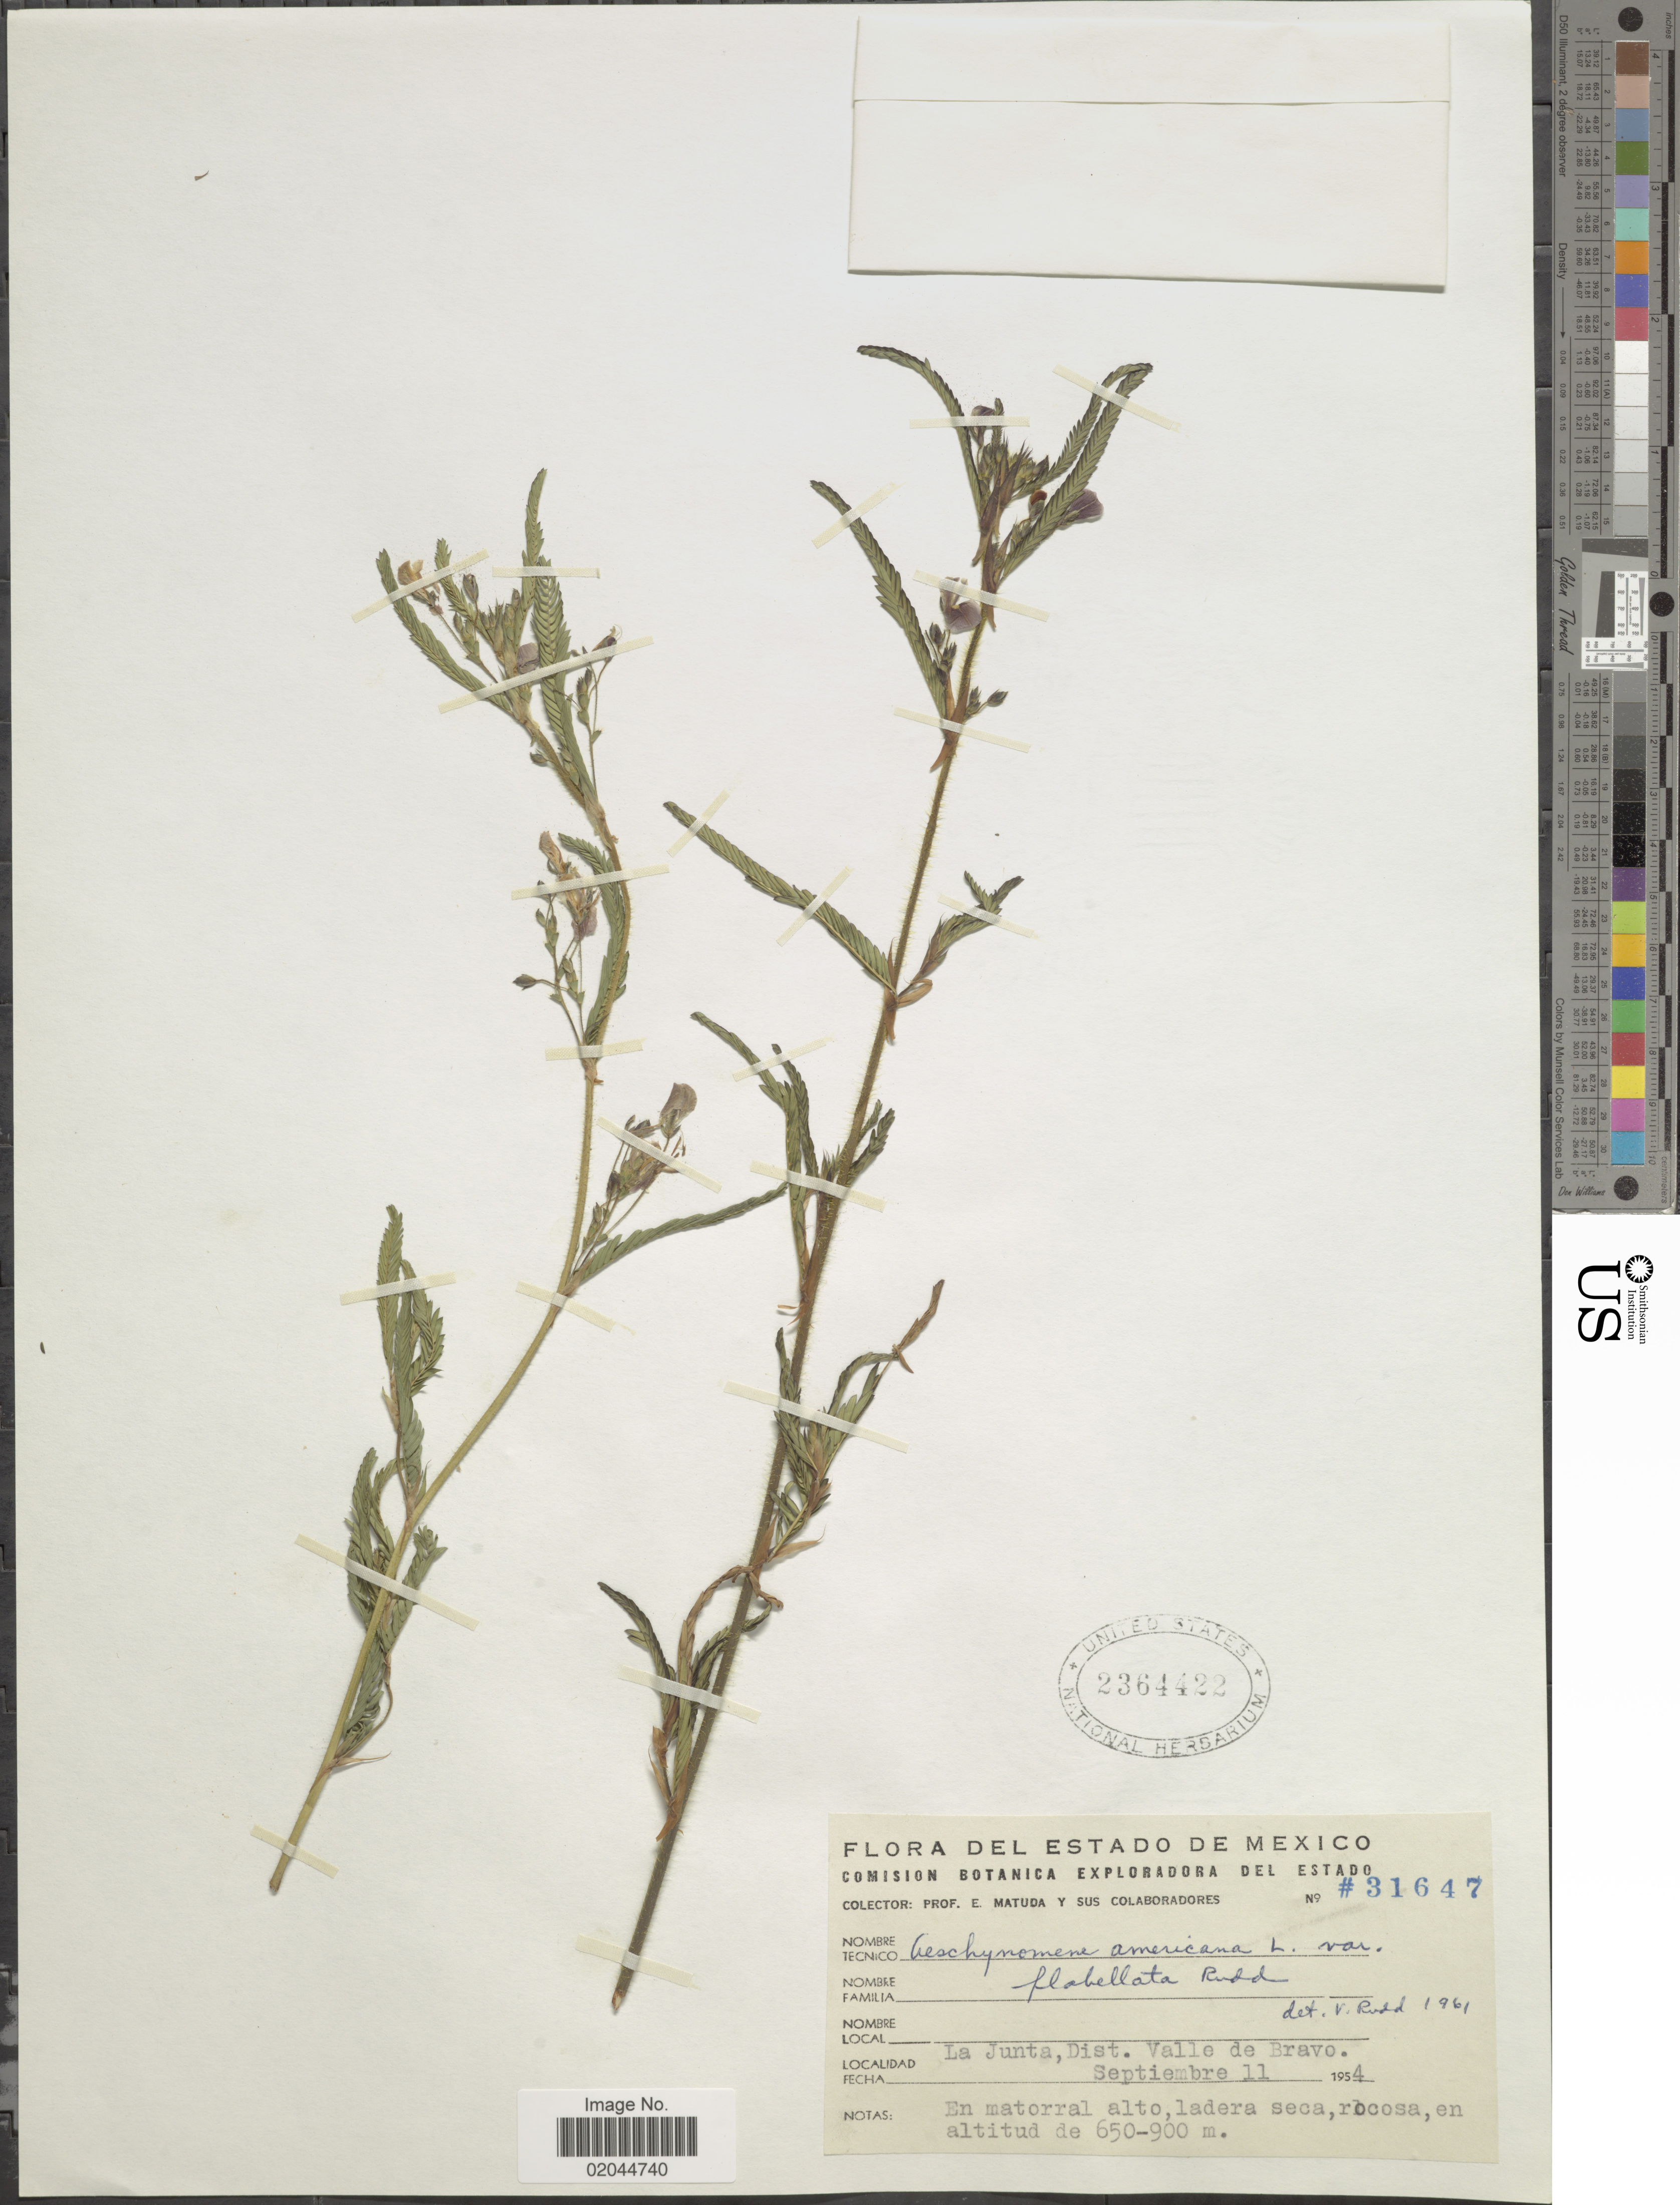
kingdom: Plantae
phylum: Tracheophyta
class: Magnoliopsida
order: Fabales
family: Fabaceae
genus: Aeschynomene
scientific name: Aeschynomene americana var. flabellata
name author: Rudd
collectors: E. Matuda & et al.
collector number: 31647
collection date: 1954-09-11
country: Mexico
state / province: México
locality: La Junta, Dist. Valle de Bravo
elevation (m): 650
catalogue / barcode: US 2364422